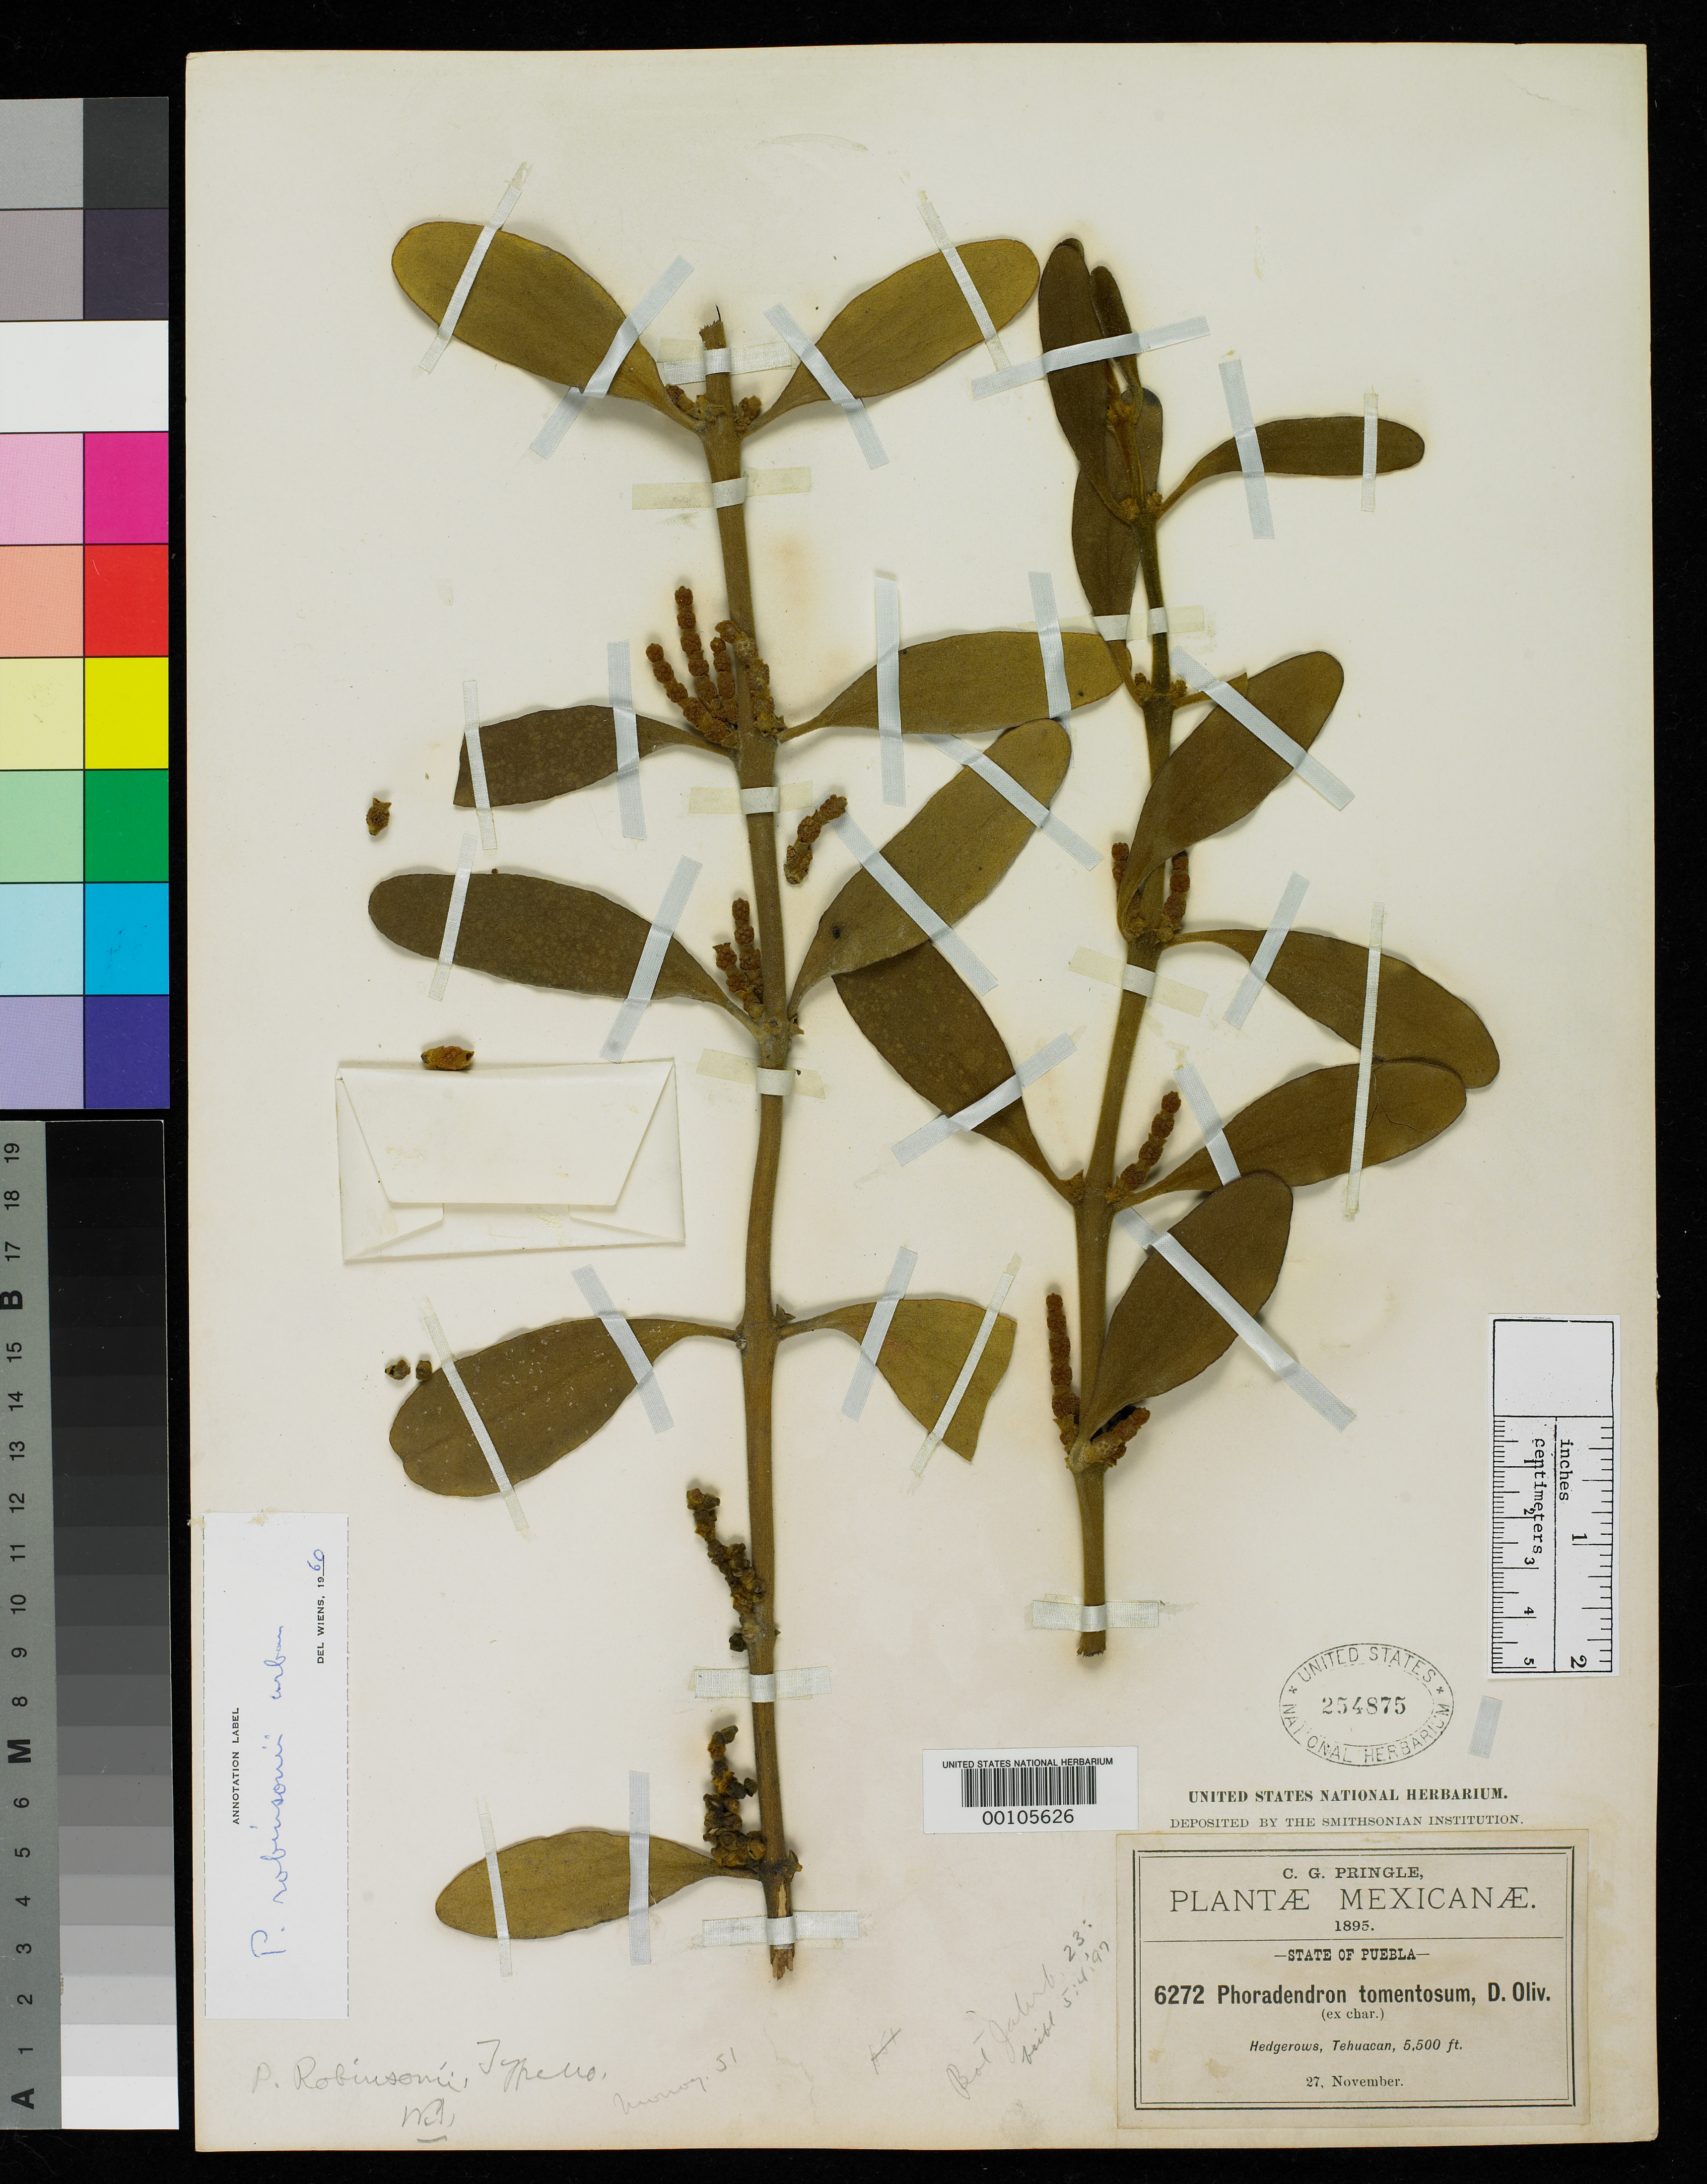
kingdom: Plantae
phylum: Tracheophyta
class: Magnoliopsida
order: Santalales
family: Viscaceae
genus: Phoradendron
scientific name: Phoradendron robinsonii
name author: Urb.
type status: Isotype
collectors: C. G. Pringle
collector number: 6272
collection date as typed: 27 Nov 1895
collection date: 1895-11-27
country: Mexico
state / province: Puebla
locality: Near Tehuacan.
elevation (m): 1800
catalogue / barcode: US 254875